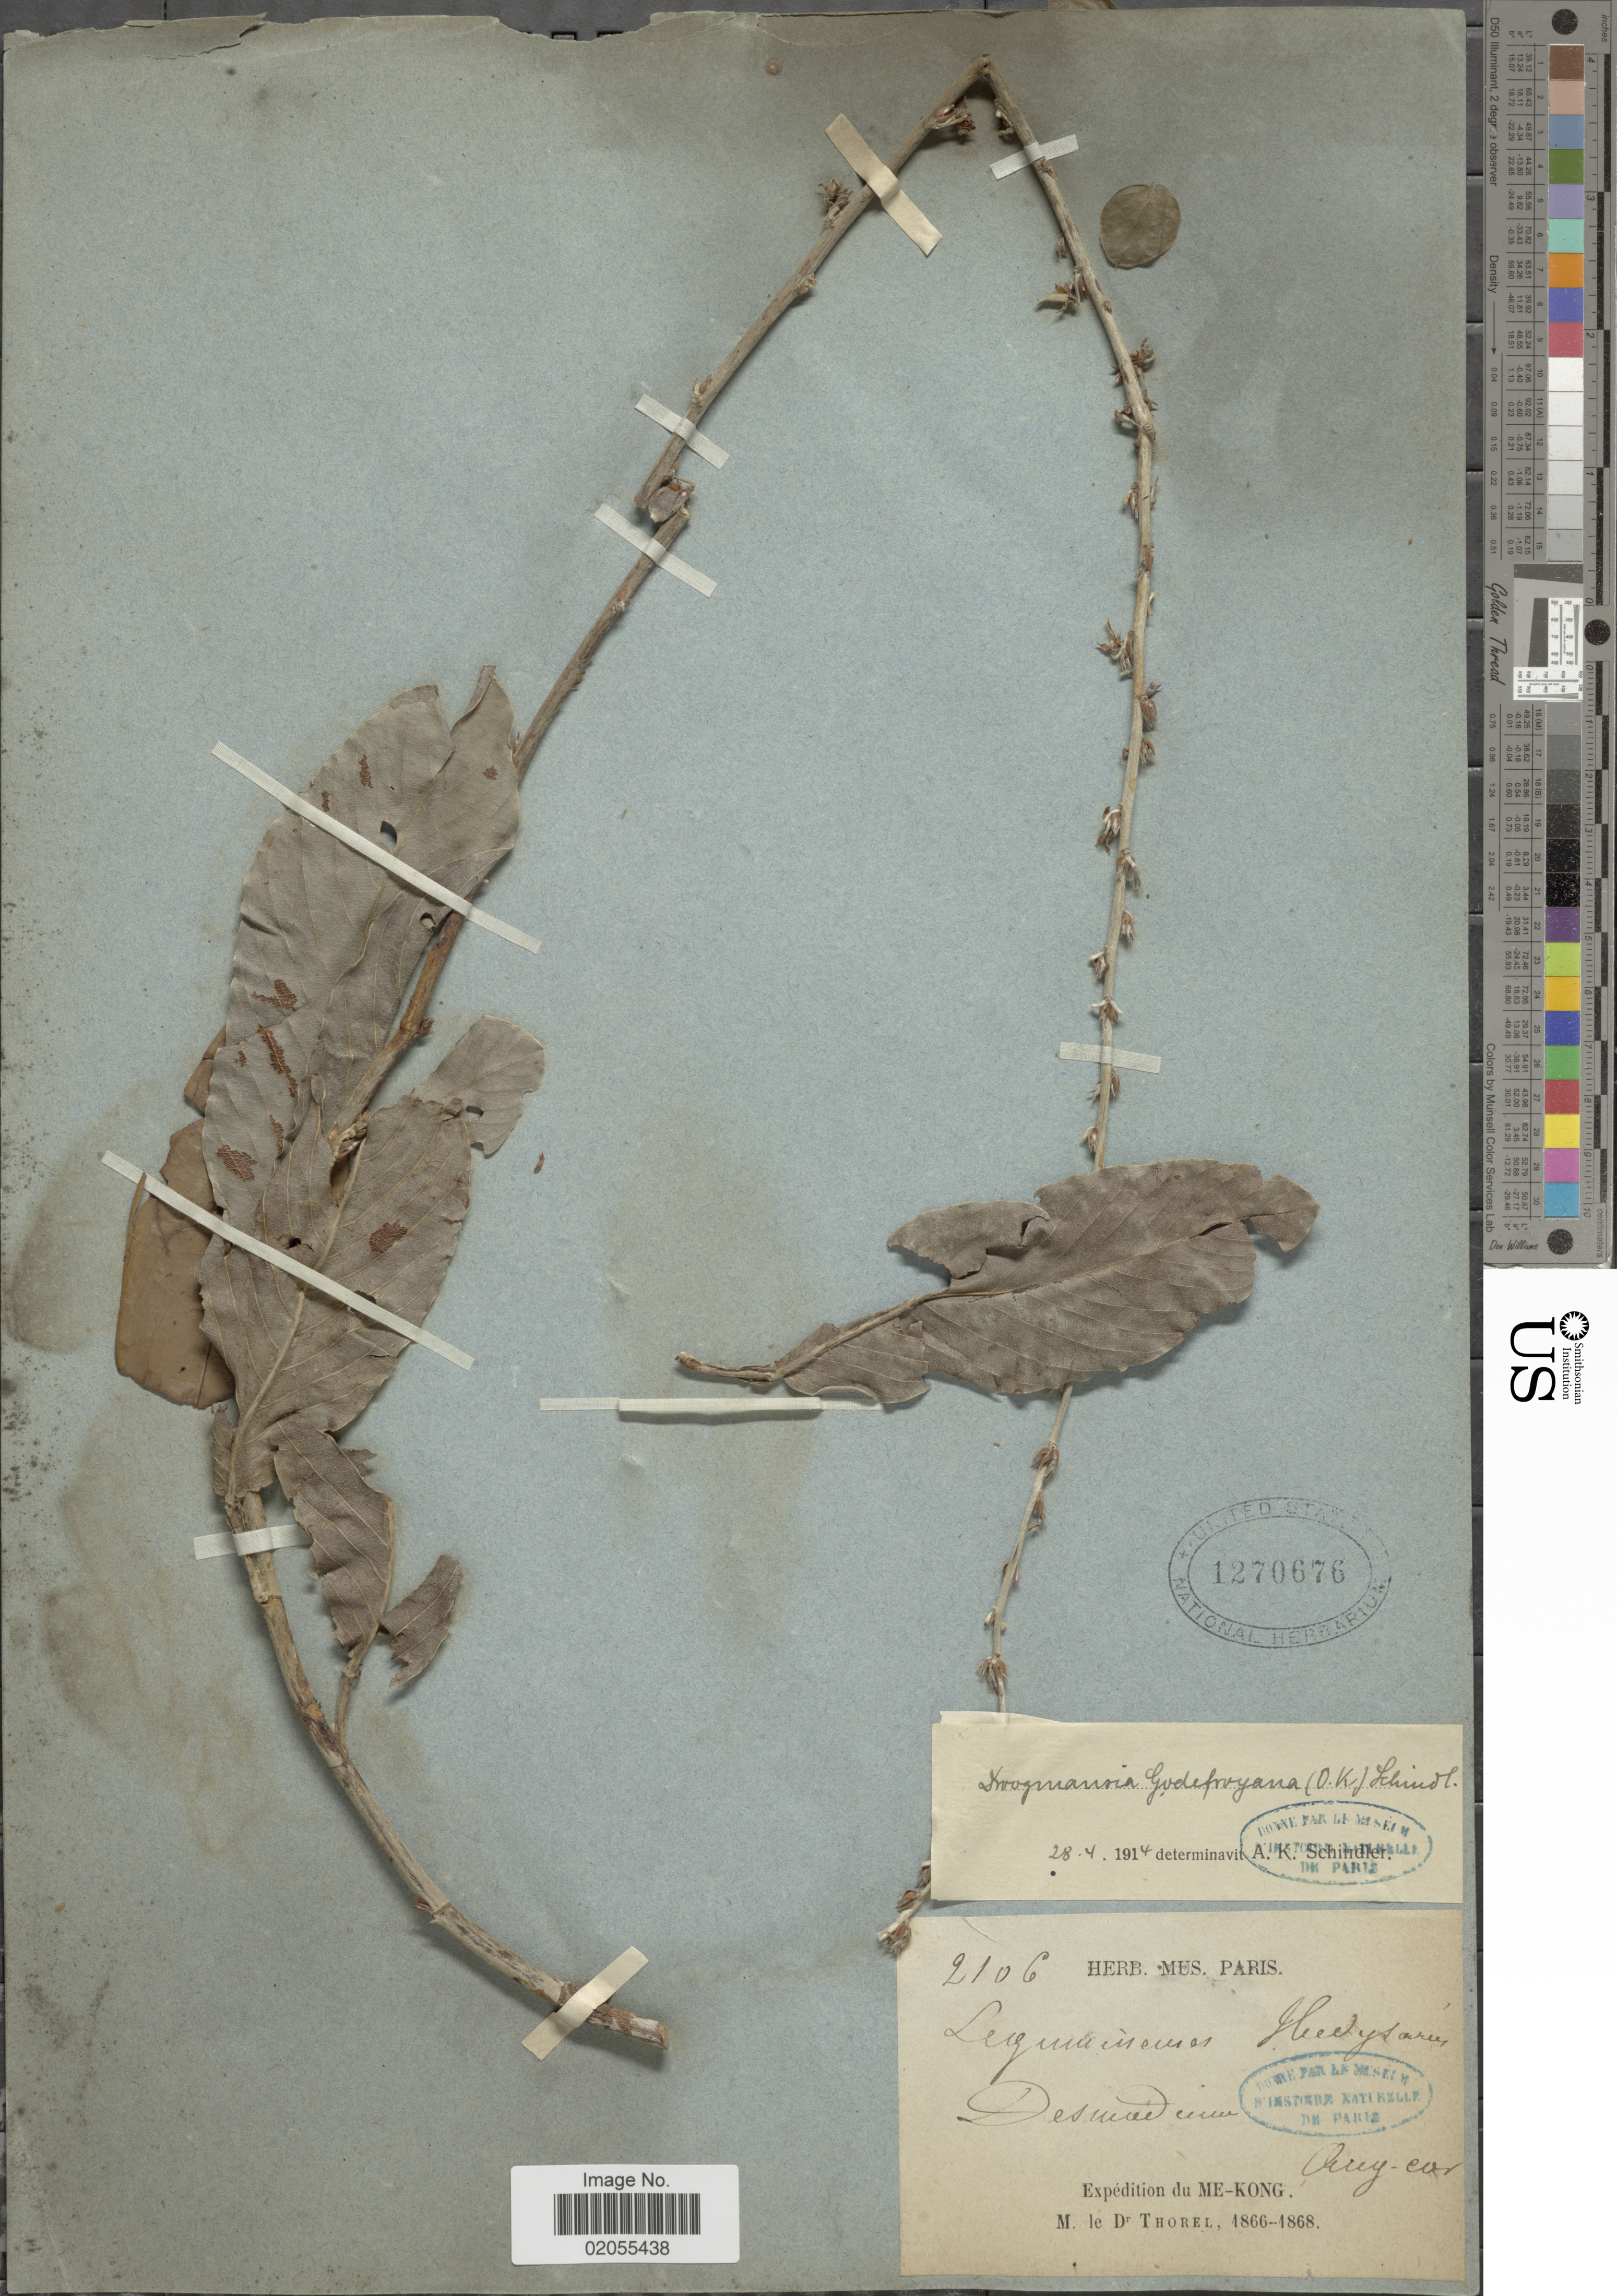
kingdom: Plantae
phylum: Tracheophyta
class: Magnoliopsida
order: Fabales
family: Fabaceae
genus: Droogmansia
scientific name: Droogmansia godefroyana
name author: (Kuntze) Schindl.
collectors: C. Thorel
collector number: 2106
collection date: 1866/1868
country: Vietnam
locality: Me-Kong, Auy-eor [interpreted]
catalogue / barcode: US 1270676